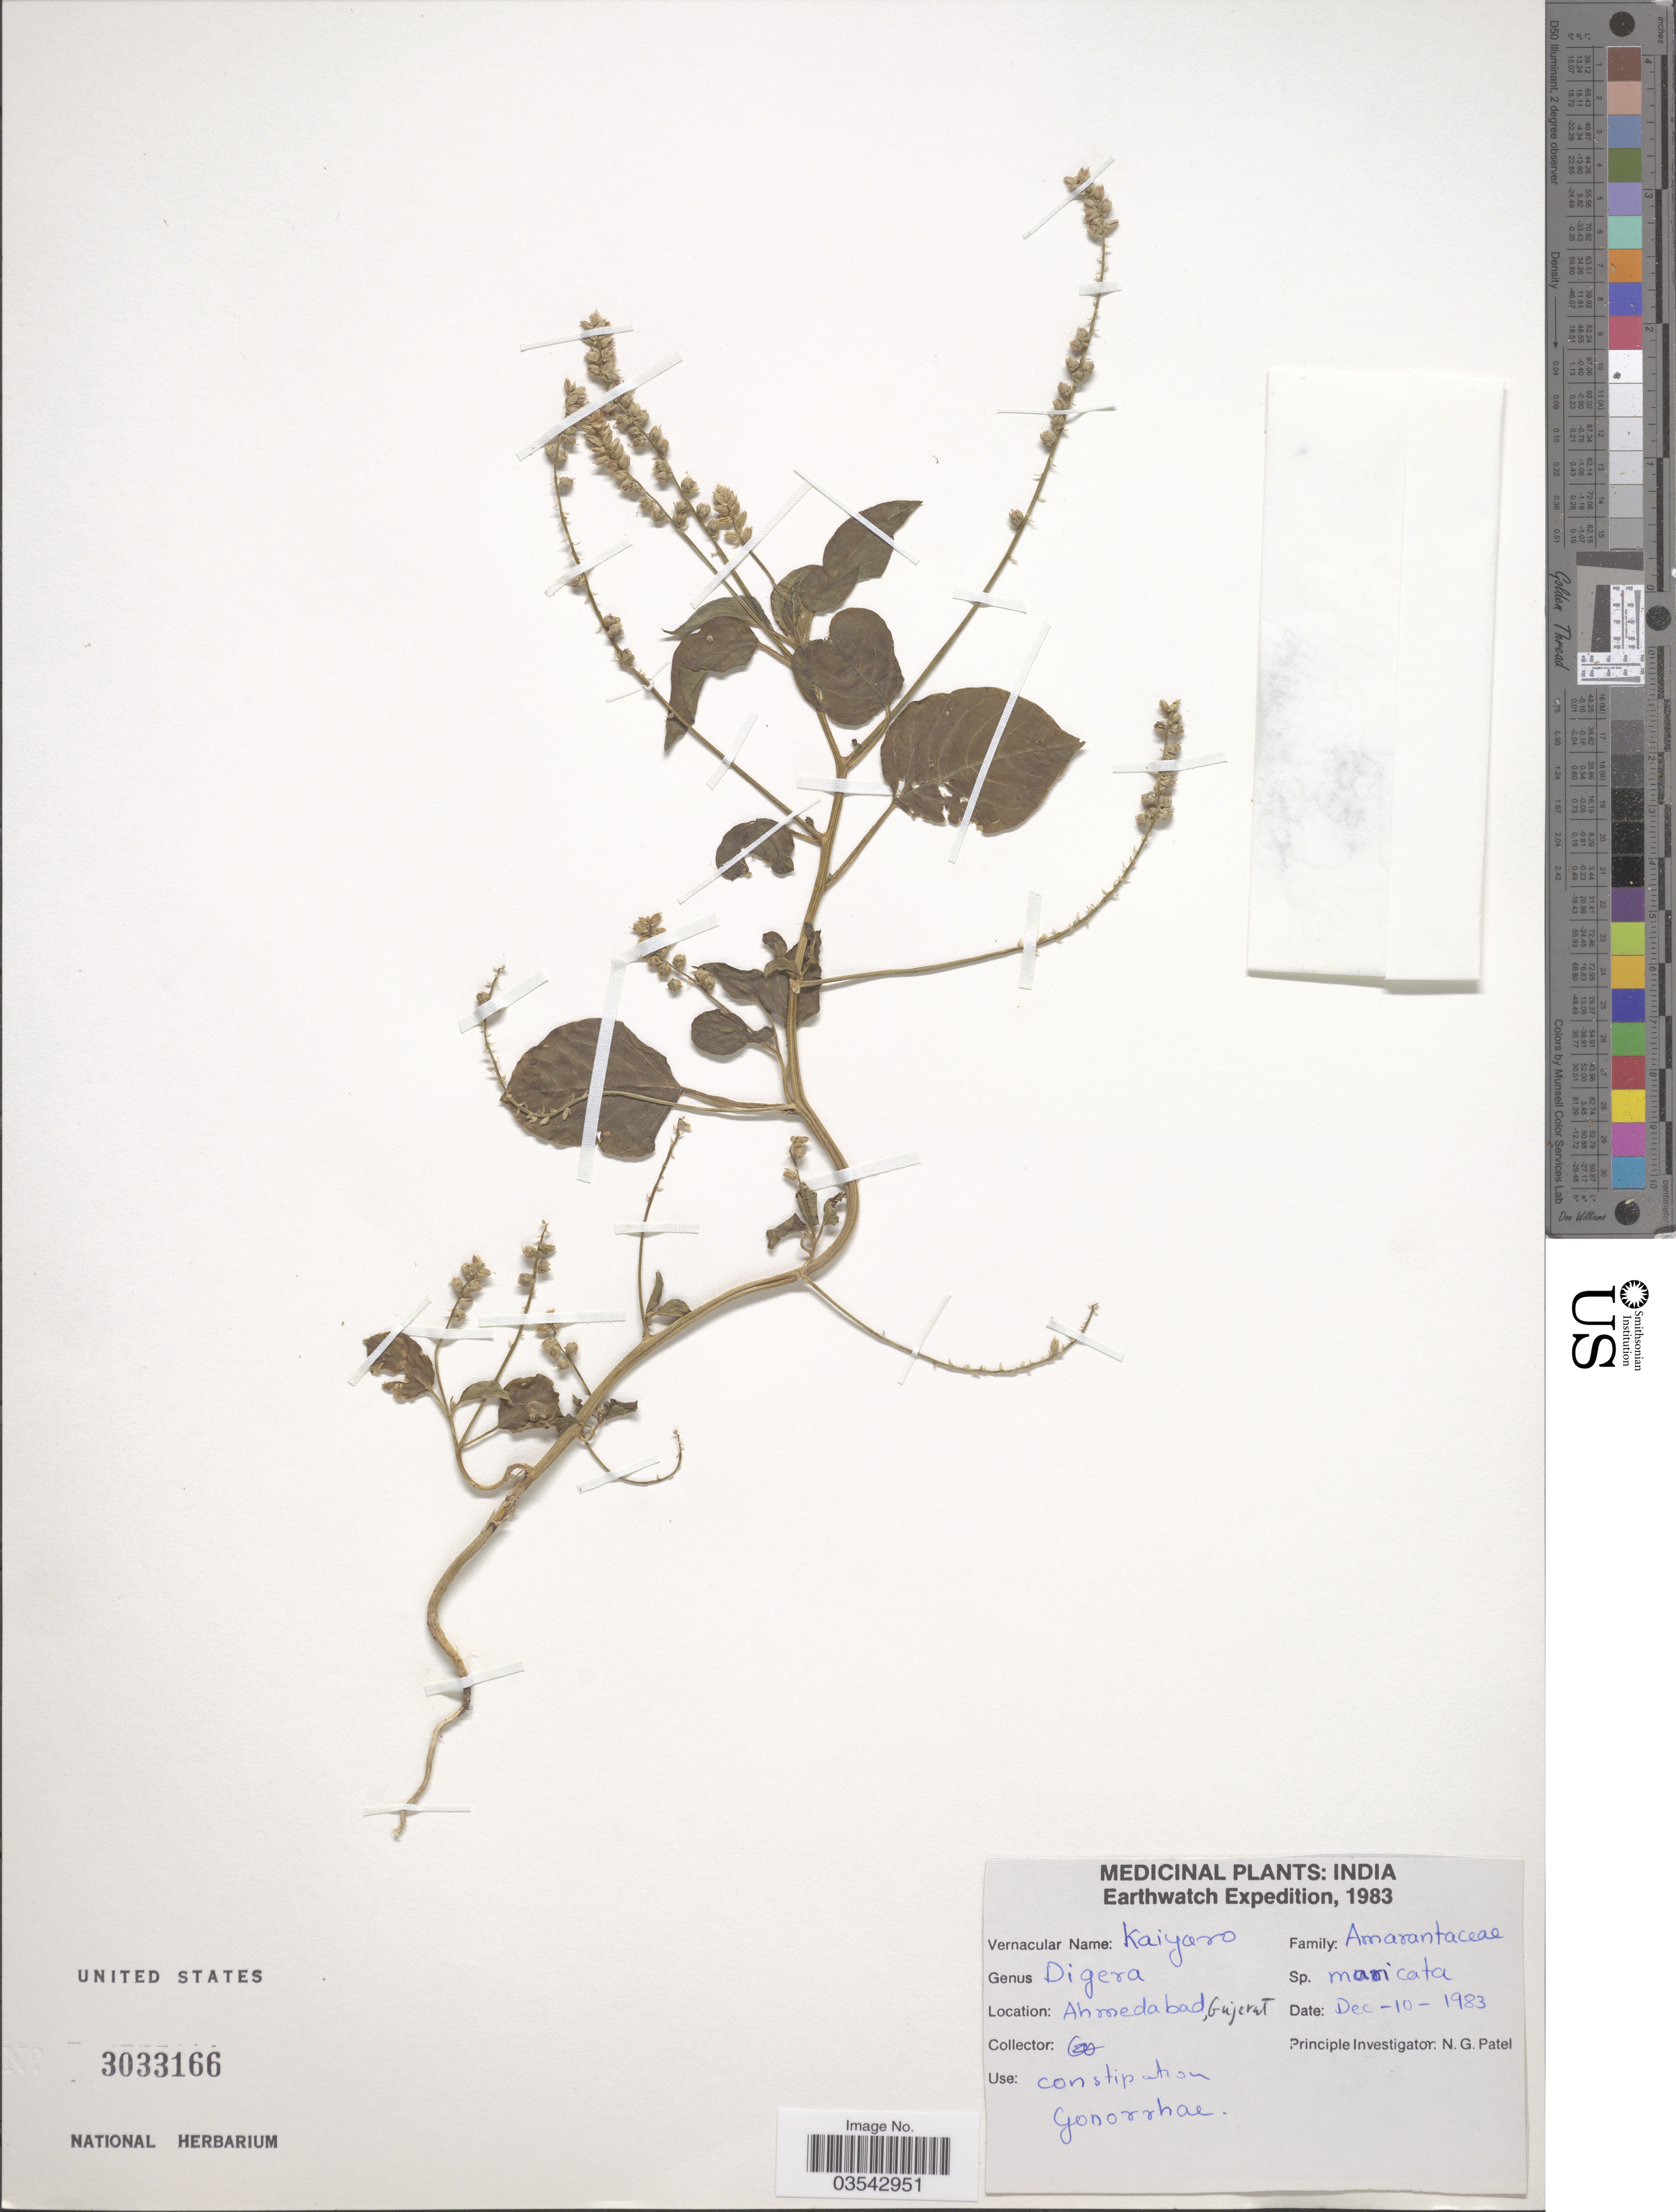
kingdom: Plantae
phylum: Tracheophyta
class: Magnoliopsida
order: Caryophyllales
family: Amaranthaceae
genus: Digera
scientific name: Digera muricata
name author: (L.) Mart.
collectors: N. Patel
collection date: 1983-12-10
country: India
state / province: Gujarat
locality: Ahmedabad, Gujerat.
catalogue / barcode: US 3033166